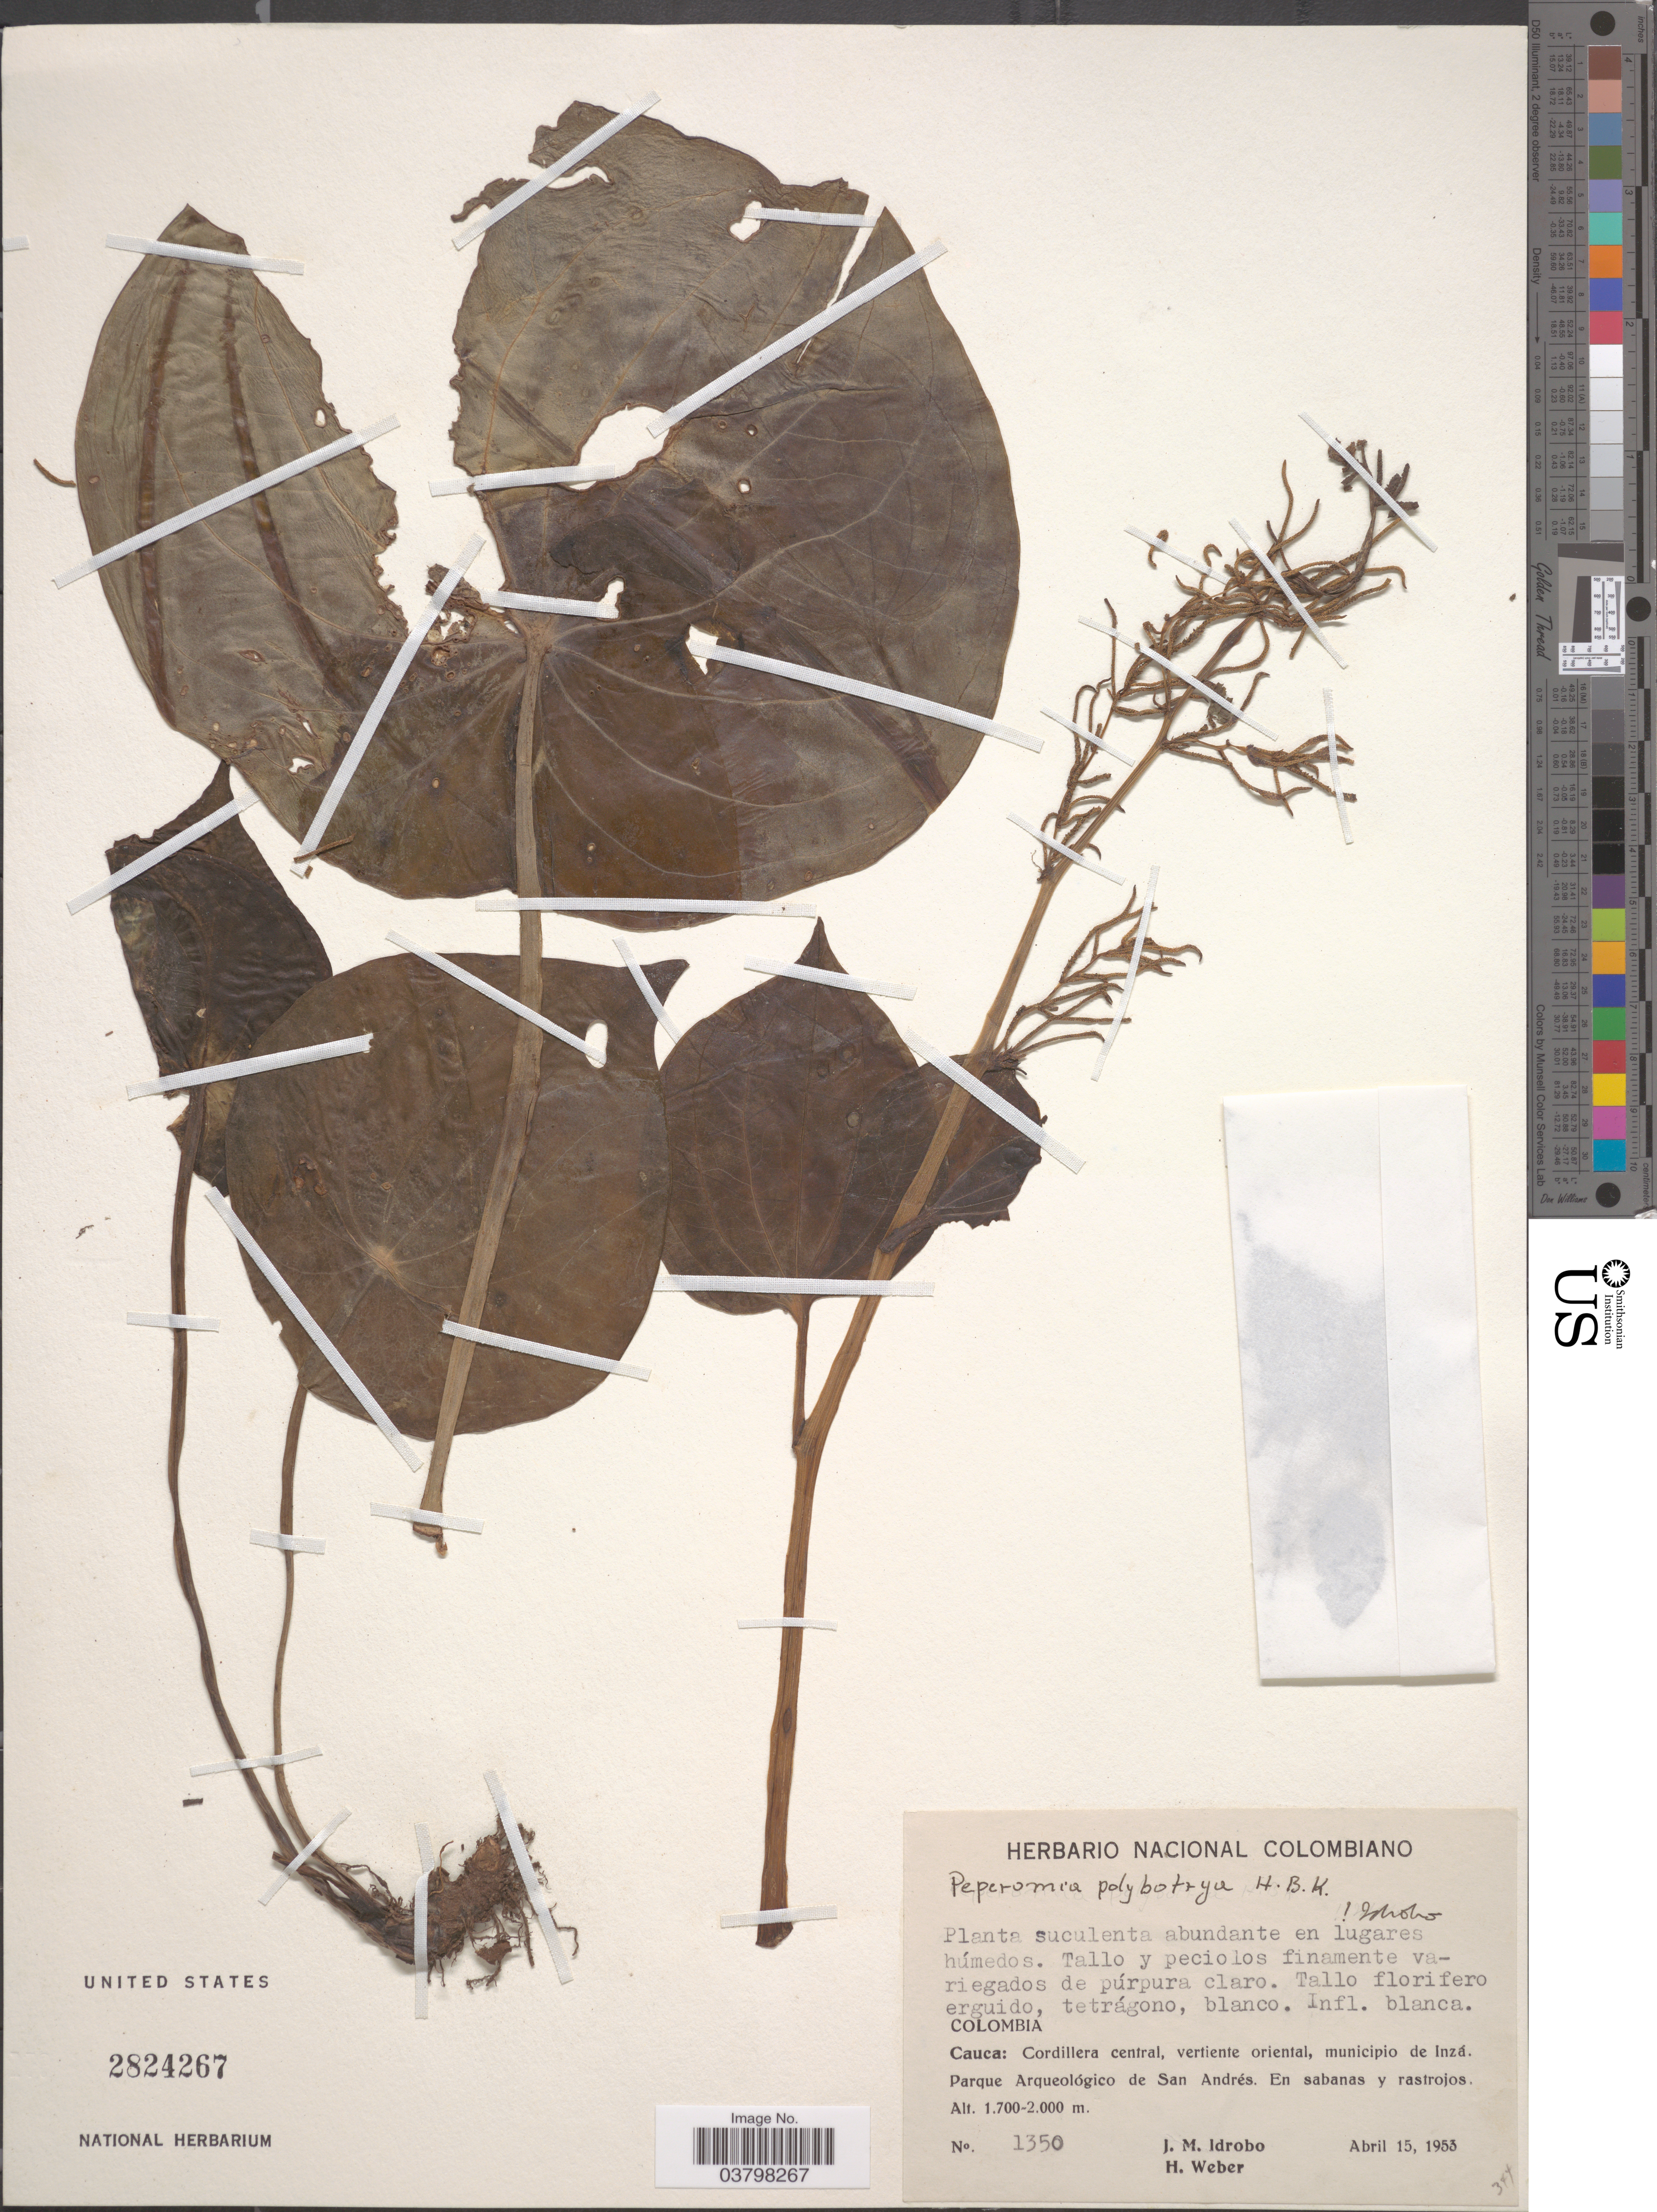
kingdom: Plantae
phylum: Tracheophyta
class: Magnoliopsida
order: Piperales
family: Piperaceae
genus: Peperomia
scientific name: Peperomia conturbans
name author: Trel. in Yunck.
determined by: Jiménez, José Estaban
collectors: J. M. Idrobo & H. Weber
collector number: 1350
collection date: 1953-04-15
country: Colombia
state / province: Cauca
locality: Cordillera central, vertiente oriental, municipio de Inzá. Parque Arquelógico de San Andrés.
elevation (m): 1700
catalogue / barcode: US 2824267